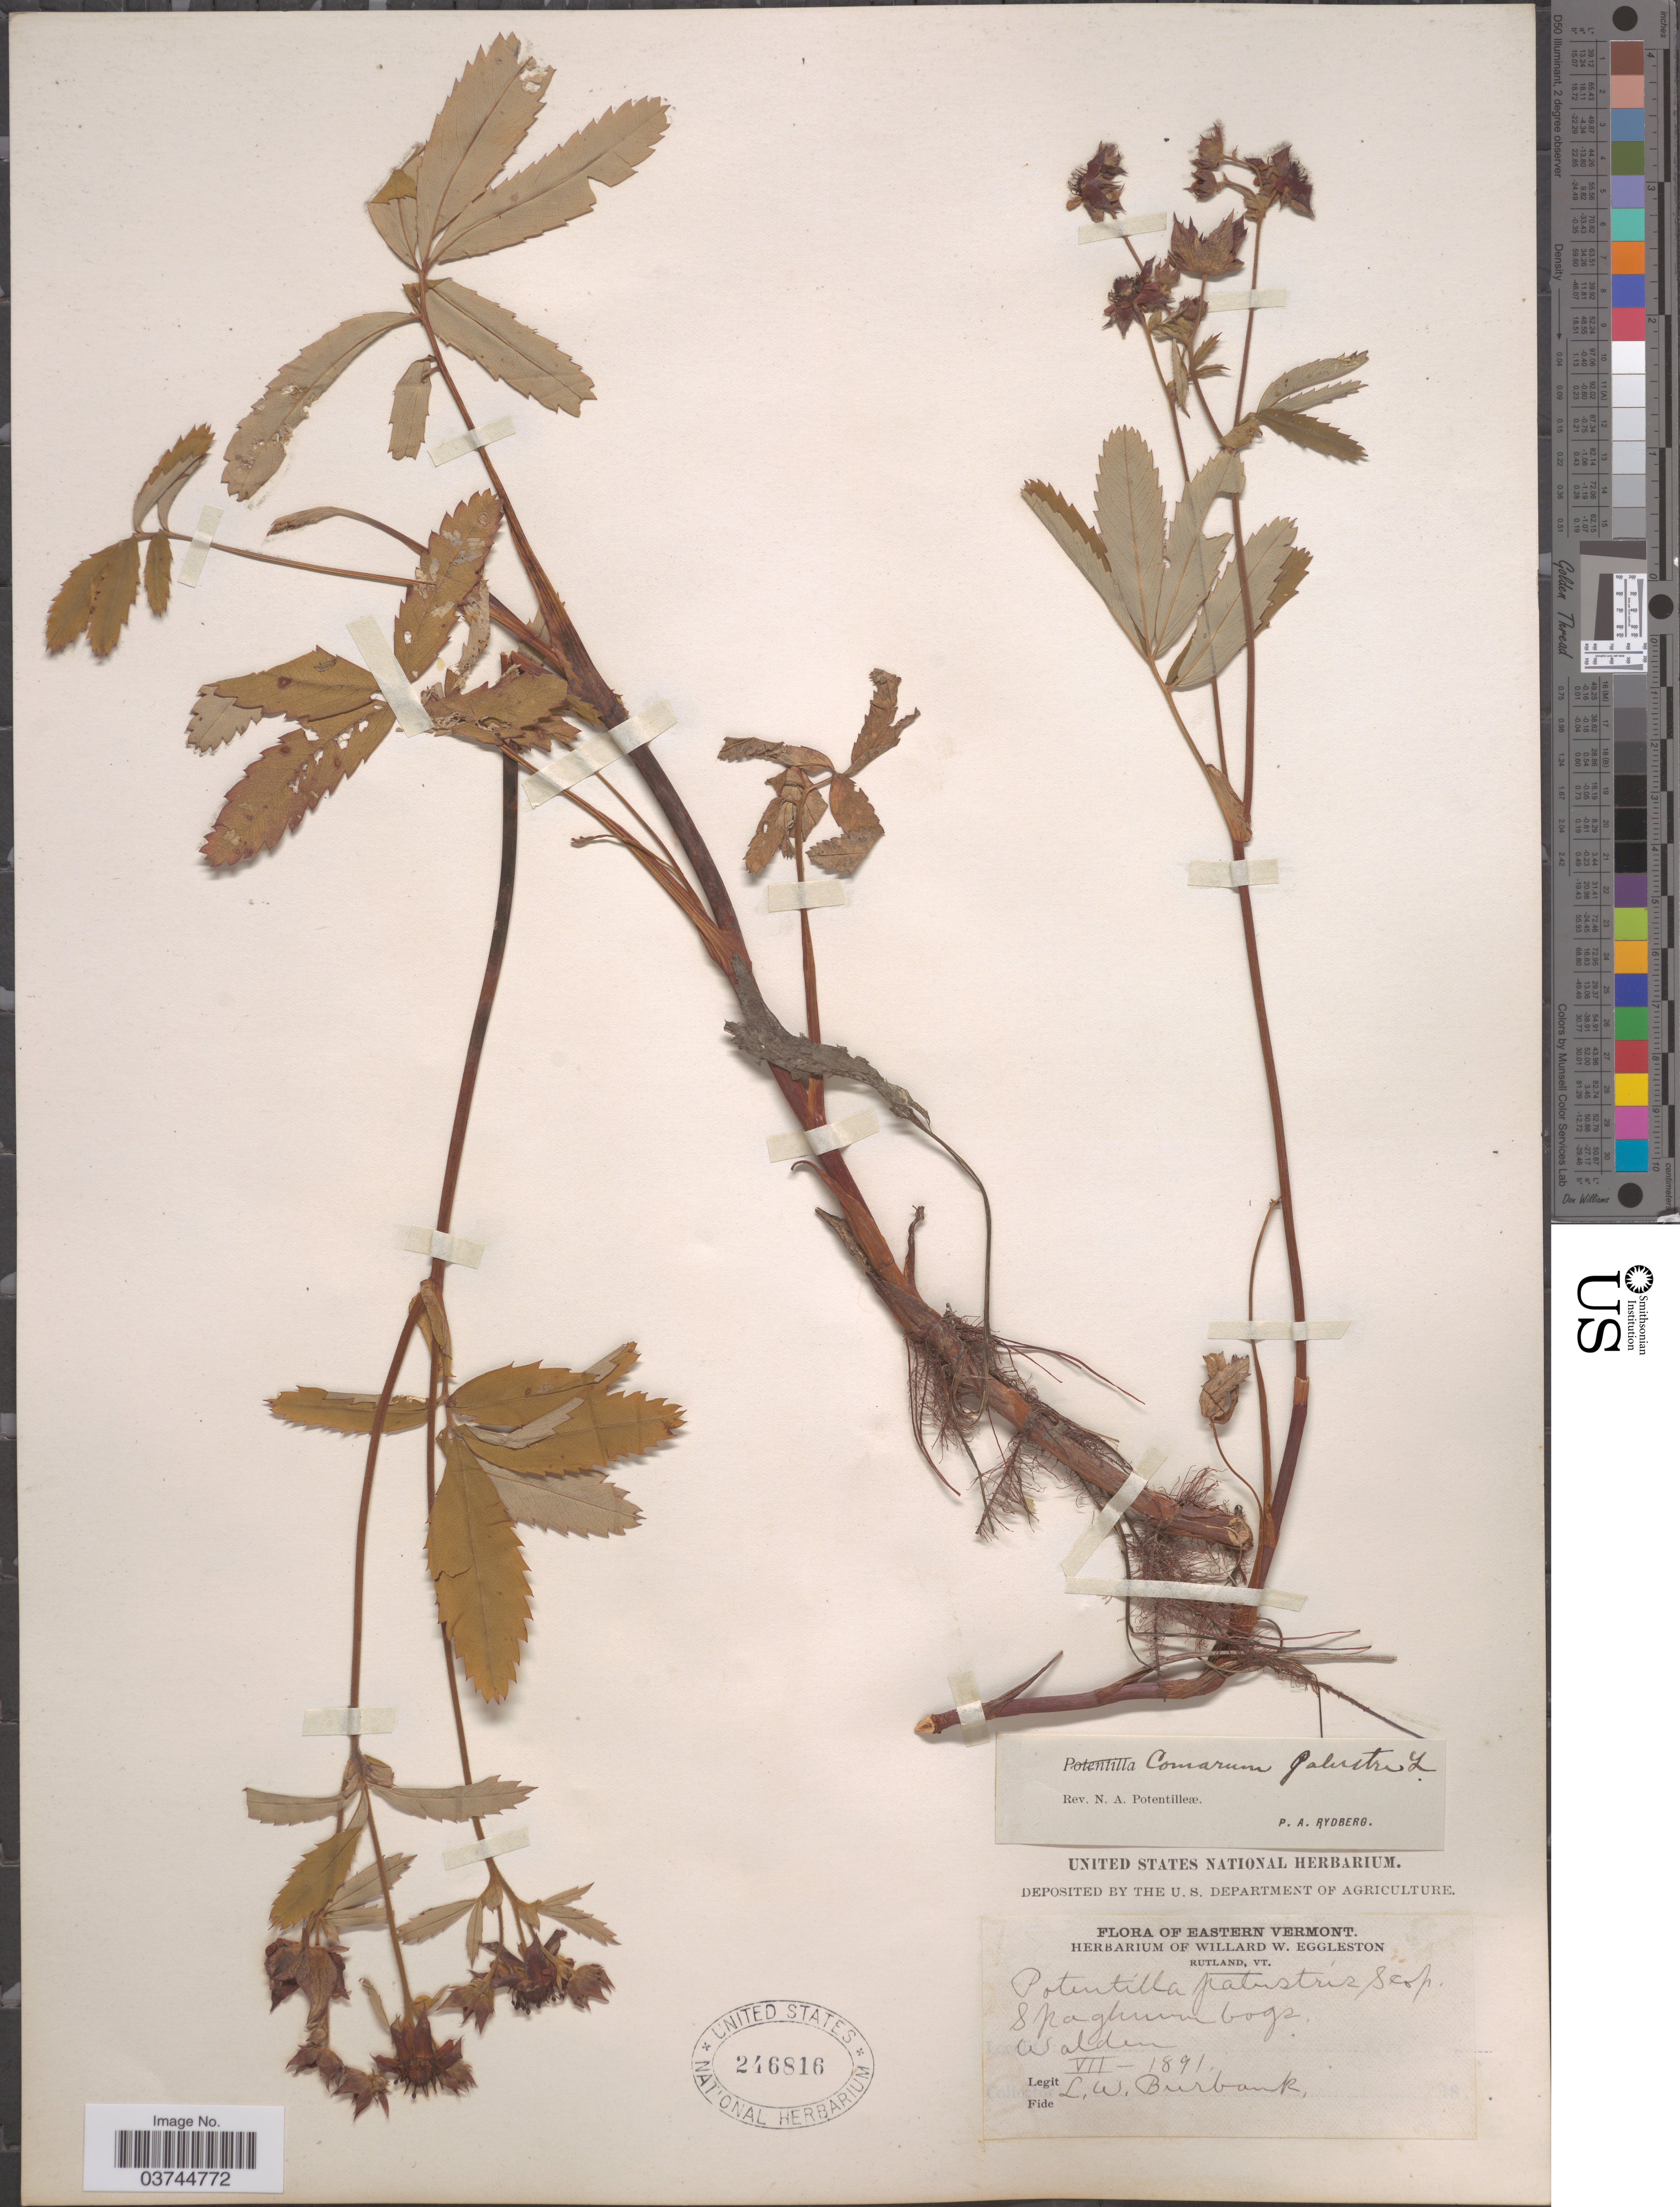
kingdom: Plantae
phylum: Tracheophyta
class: Magnoliopsida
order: Rosales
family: Rosaceae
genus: Comarum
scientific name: Comarum palustre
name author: L.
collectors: L. Burbank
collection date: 1891-07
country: United States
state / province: Vermont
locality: Eastern Vermont. Walden.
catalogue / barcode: US 246816